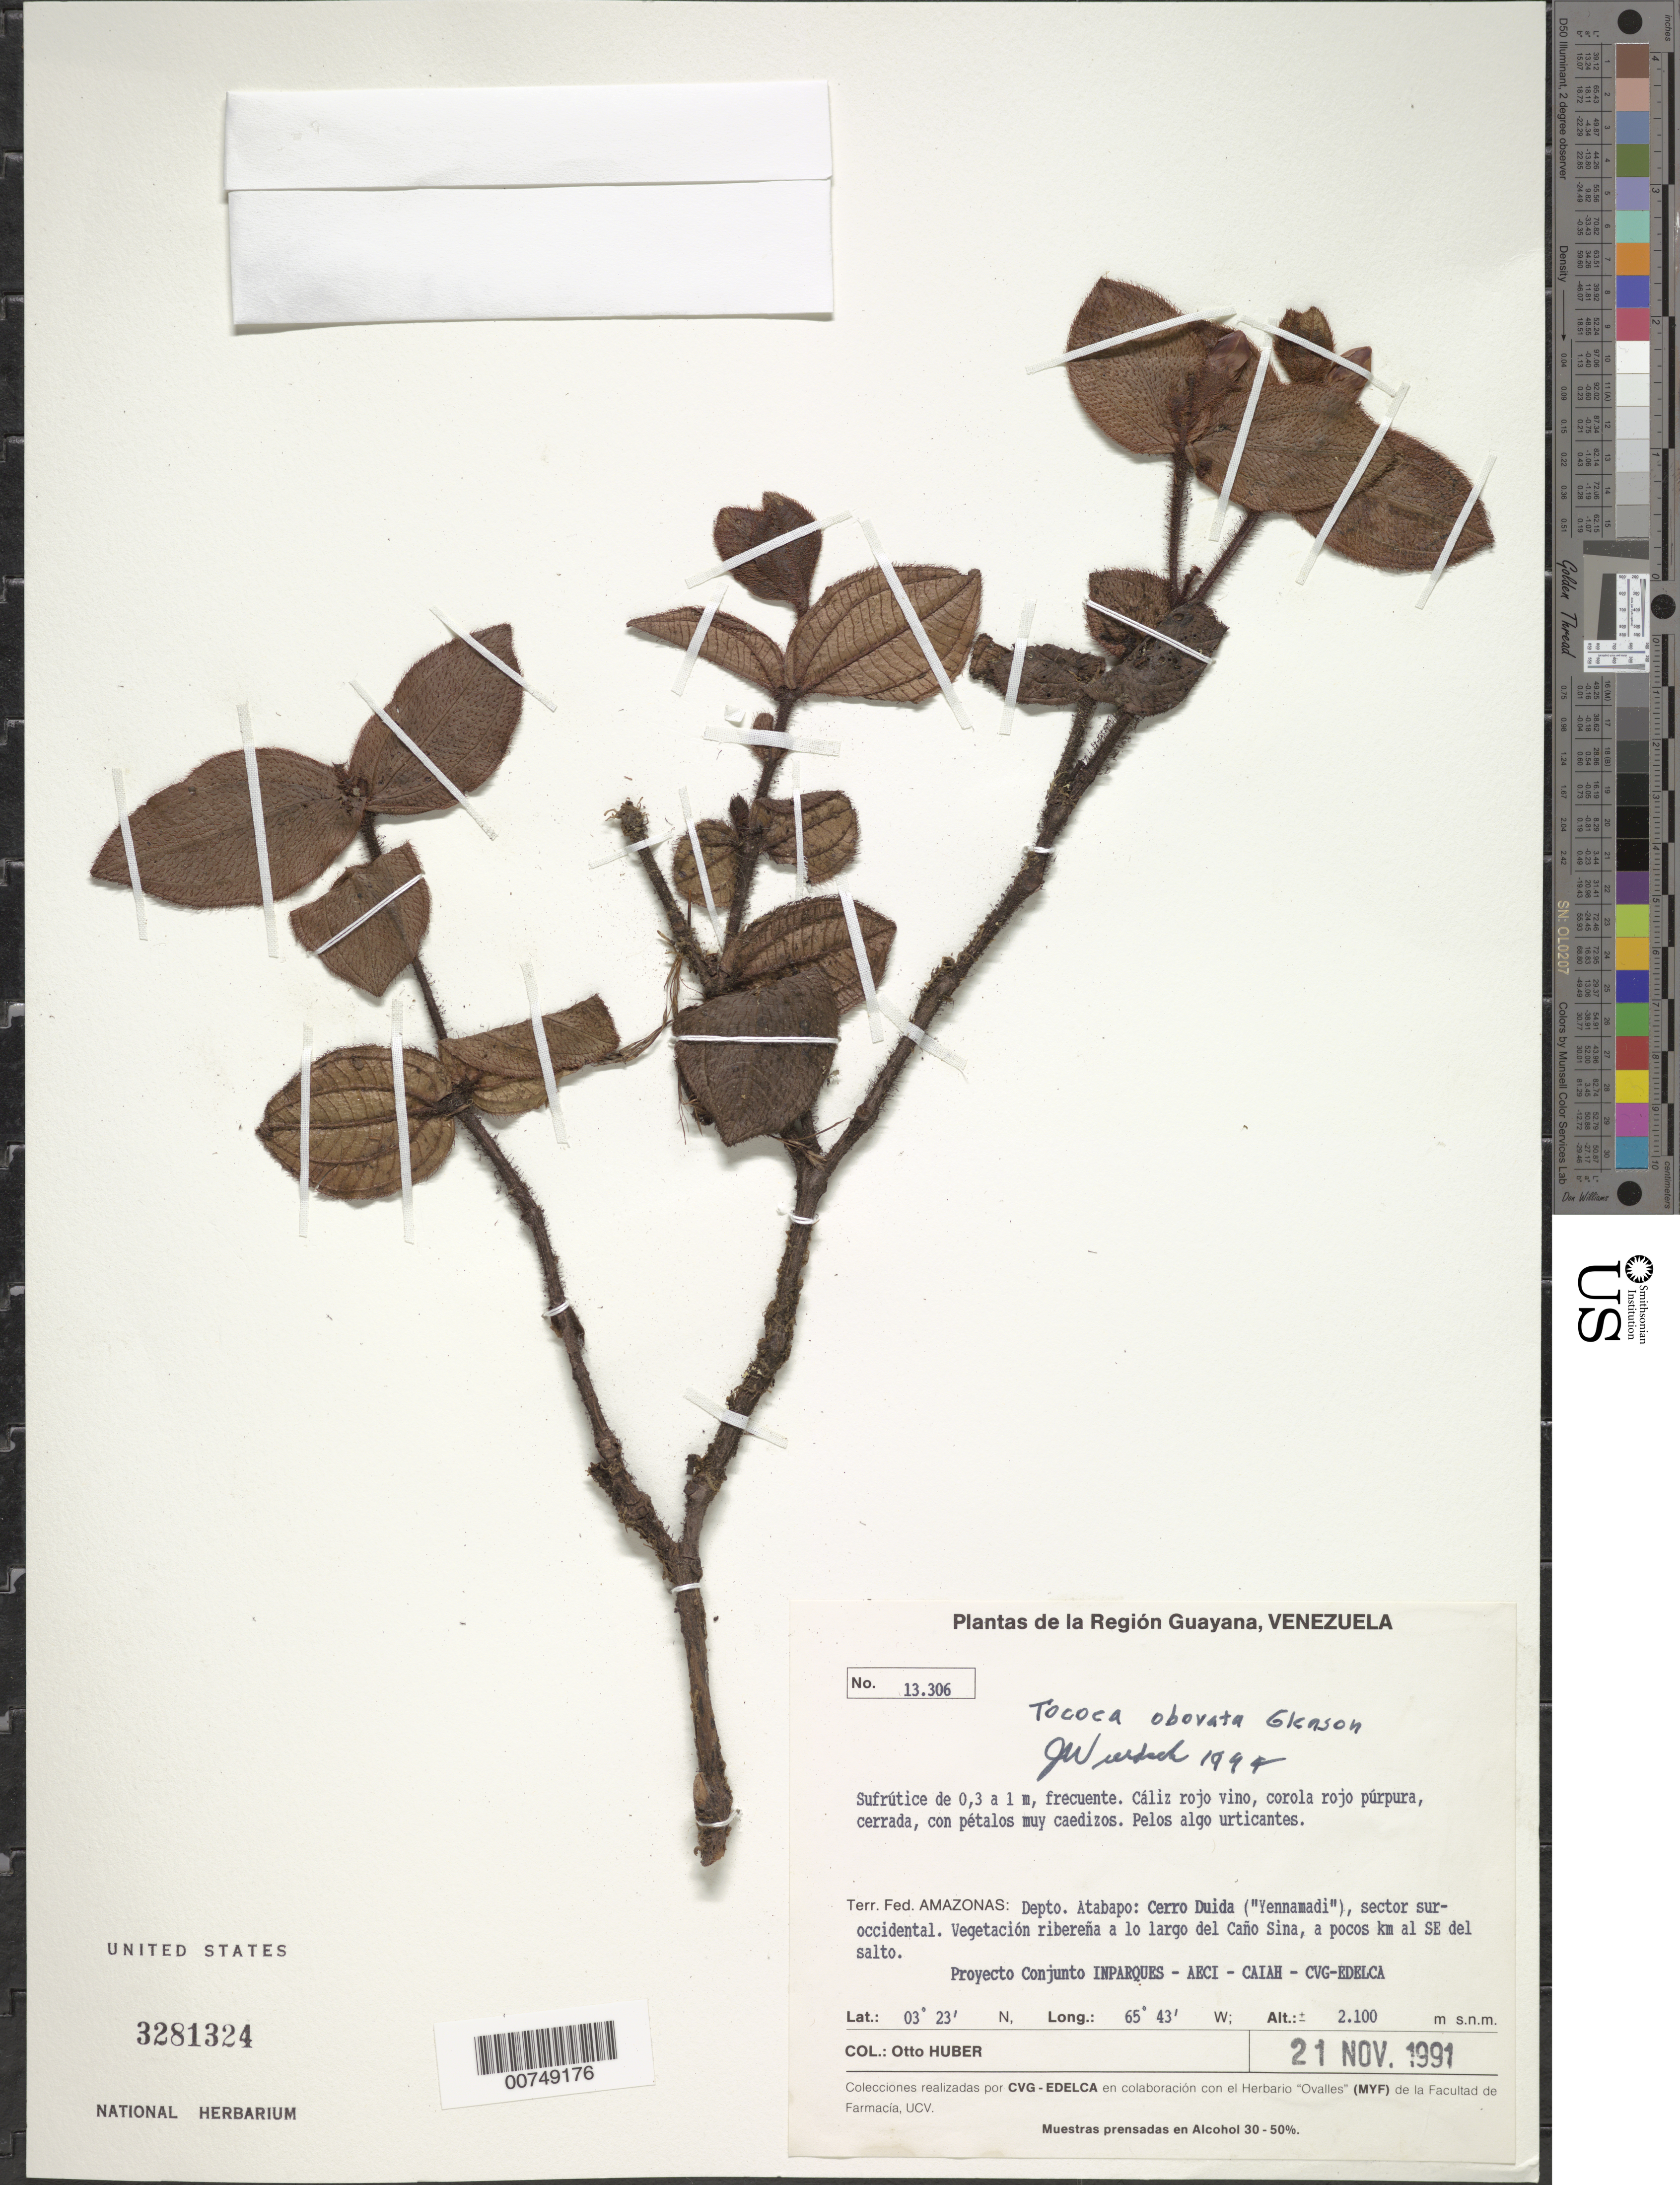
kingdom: Plantae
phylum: Tracheophyta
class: Magnoliopsida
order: Myrtales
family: Melastomataceae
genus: Tococa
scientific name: Tococa obovata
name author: Gleason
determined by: Wurdack, John J., (US), US (UNITED STATES)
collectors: O. Huber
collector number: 13306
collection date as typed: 21-Nov-91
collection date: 1991-11-21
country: Venezuela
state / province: Amazonas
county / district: Atabapo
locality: Cerro Duida, Caño Sina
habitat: Vegetación riberena a lo largo del Cano Sina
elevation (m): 2100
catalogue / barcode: US 3281324